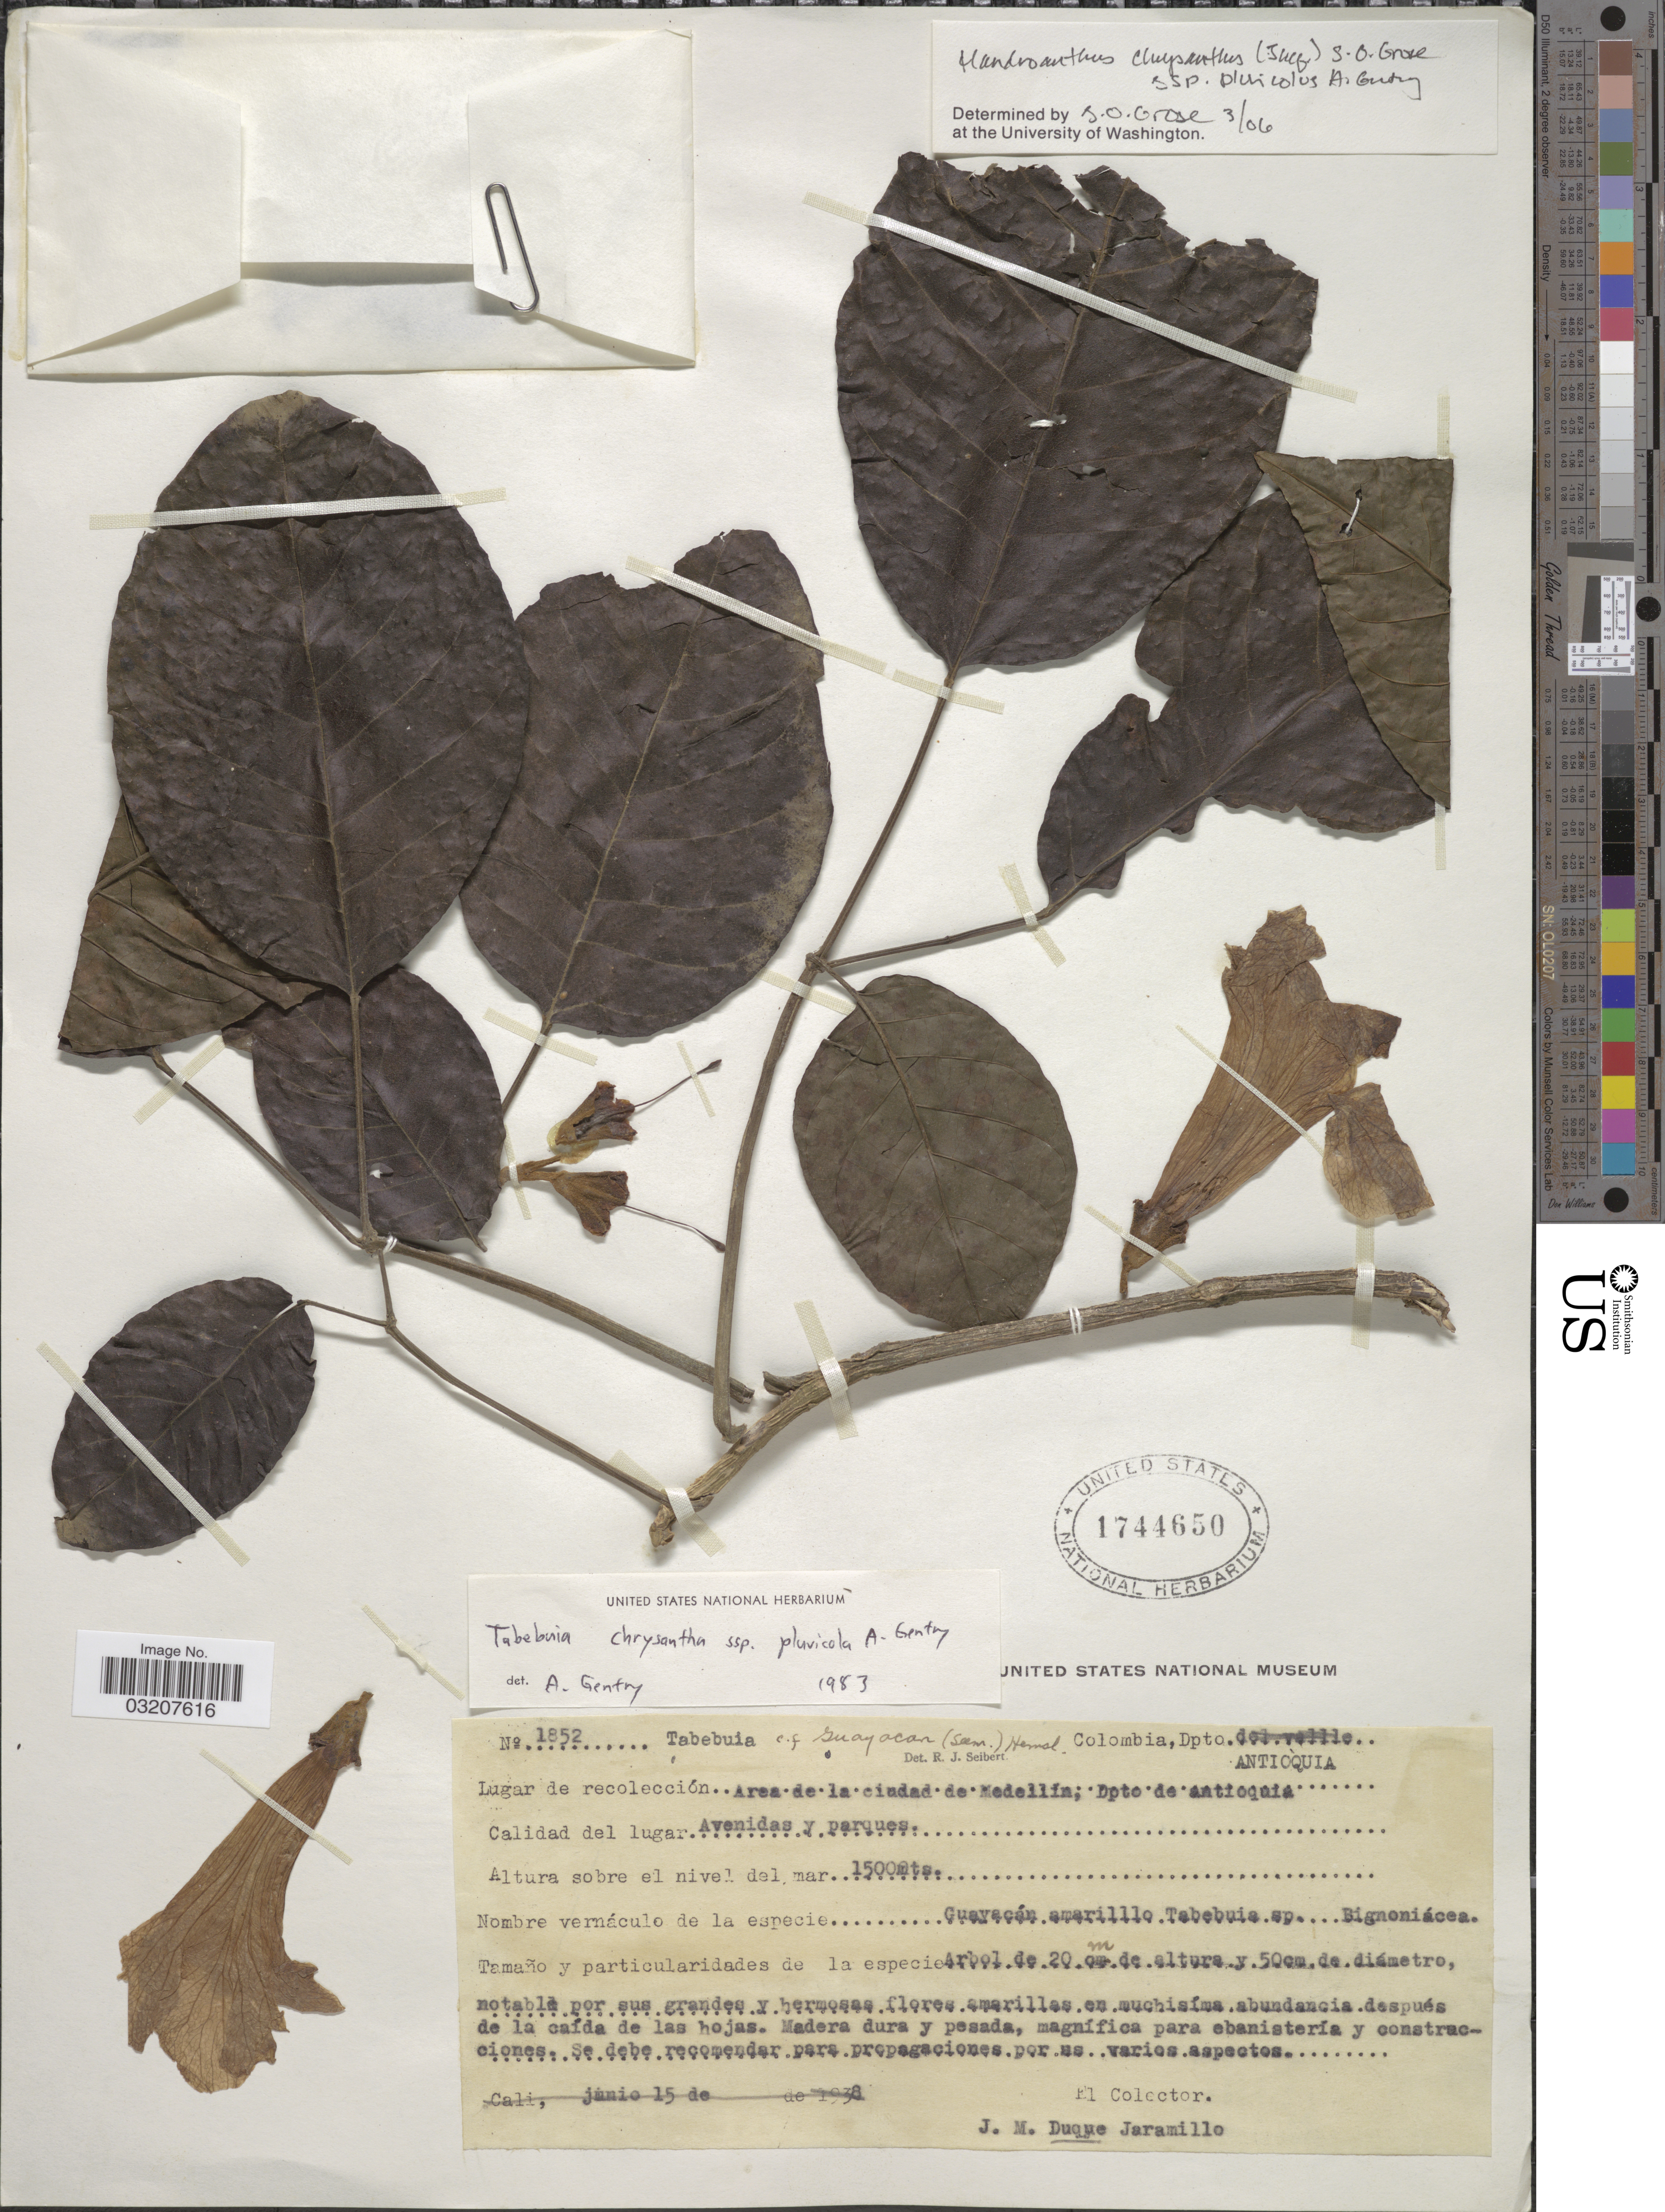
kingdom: Plantae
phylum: Tracheophyta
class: Magnoliopsida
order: Lamiales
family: Bignoniaceae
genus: Handroanthus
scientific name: Handroanthus chrysanthus subsp. pluvicolus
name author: (A.H. Gentry) S.O. Grose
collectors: J. M. Duque Jaramillo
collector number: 1852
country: Colombia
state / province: Antioquia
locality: Area de la ciudad de Medellín, Dpto. de Antioquia.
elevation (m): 1500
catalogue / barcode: US 1744650